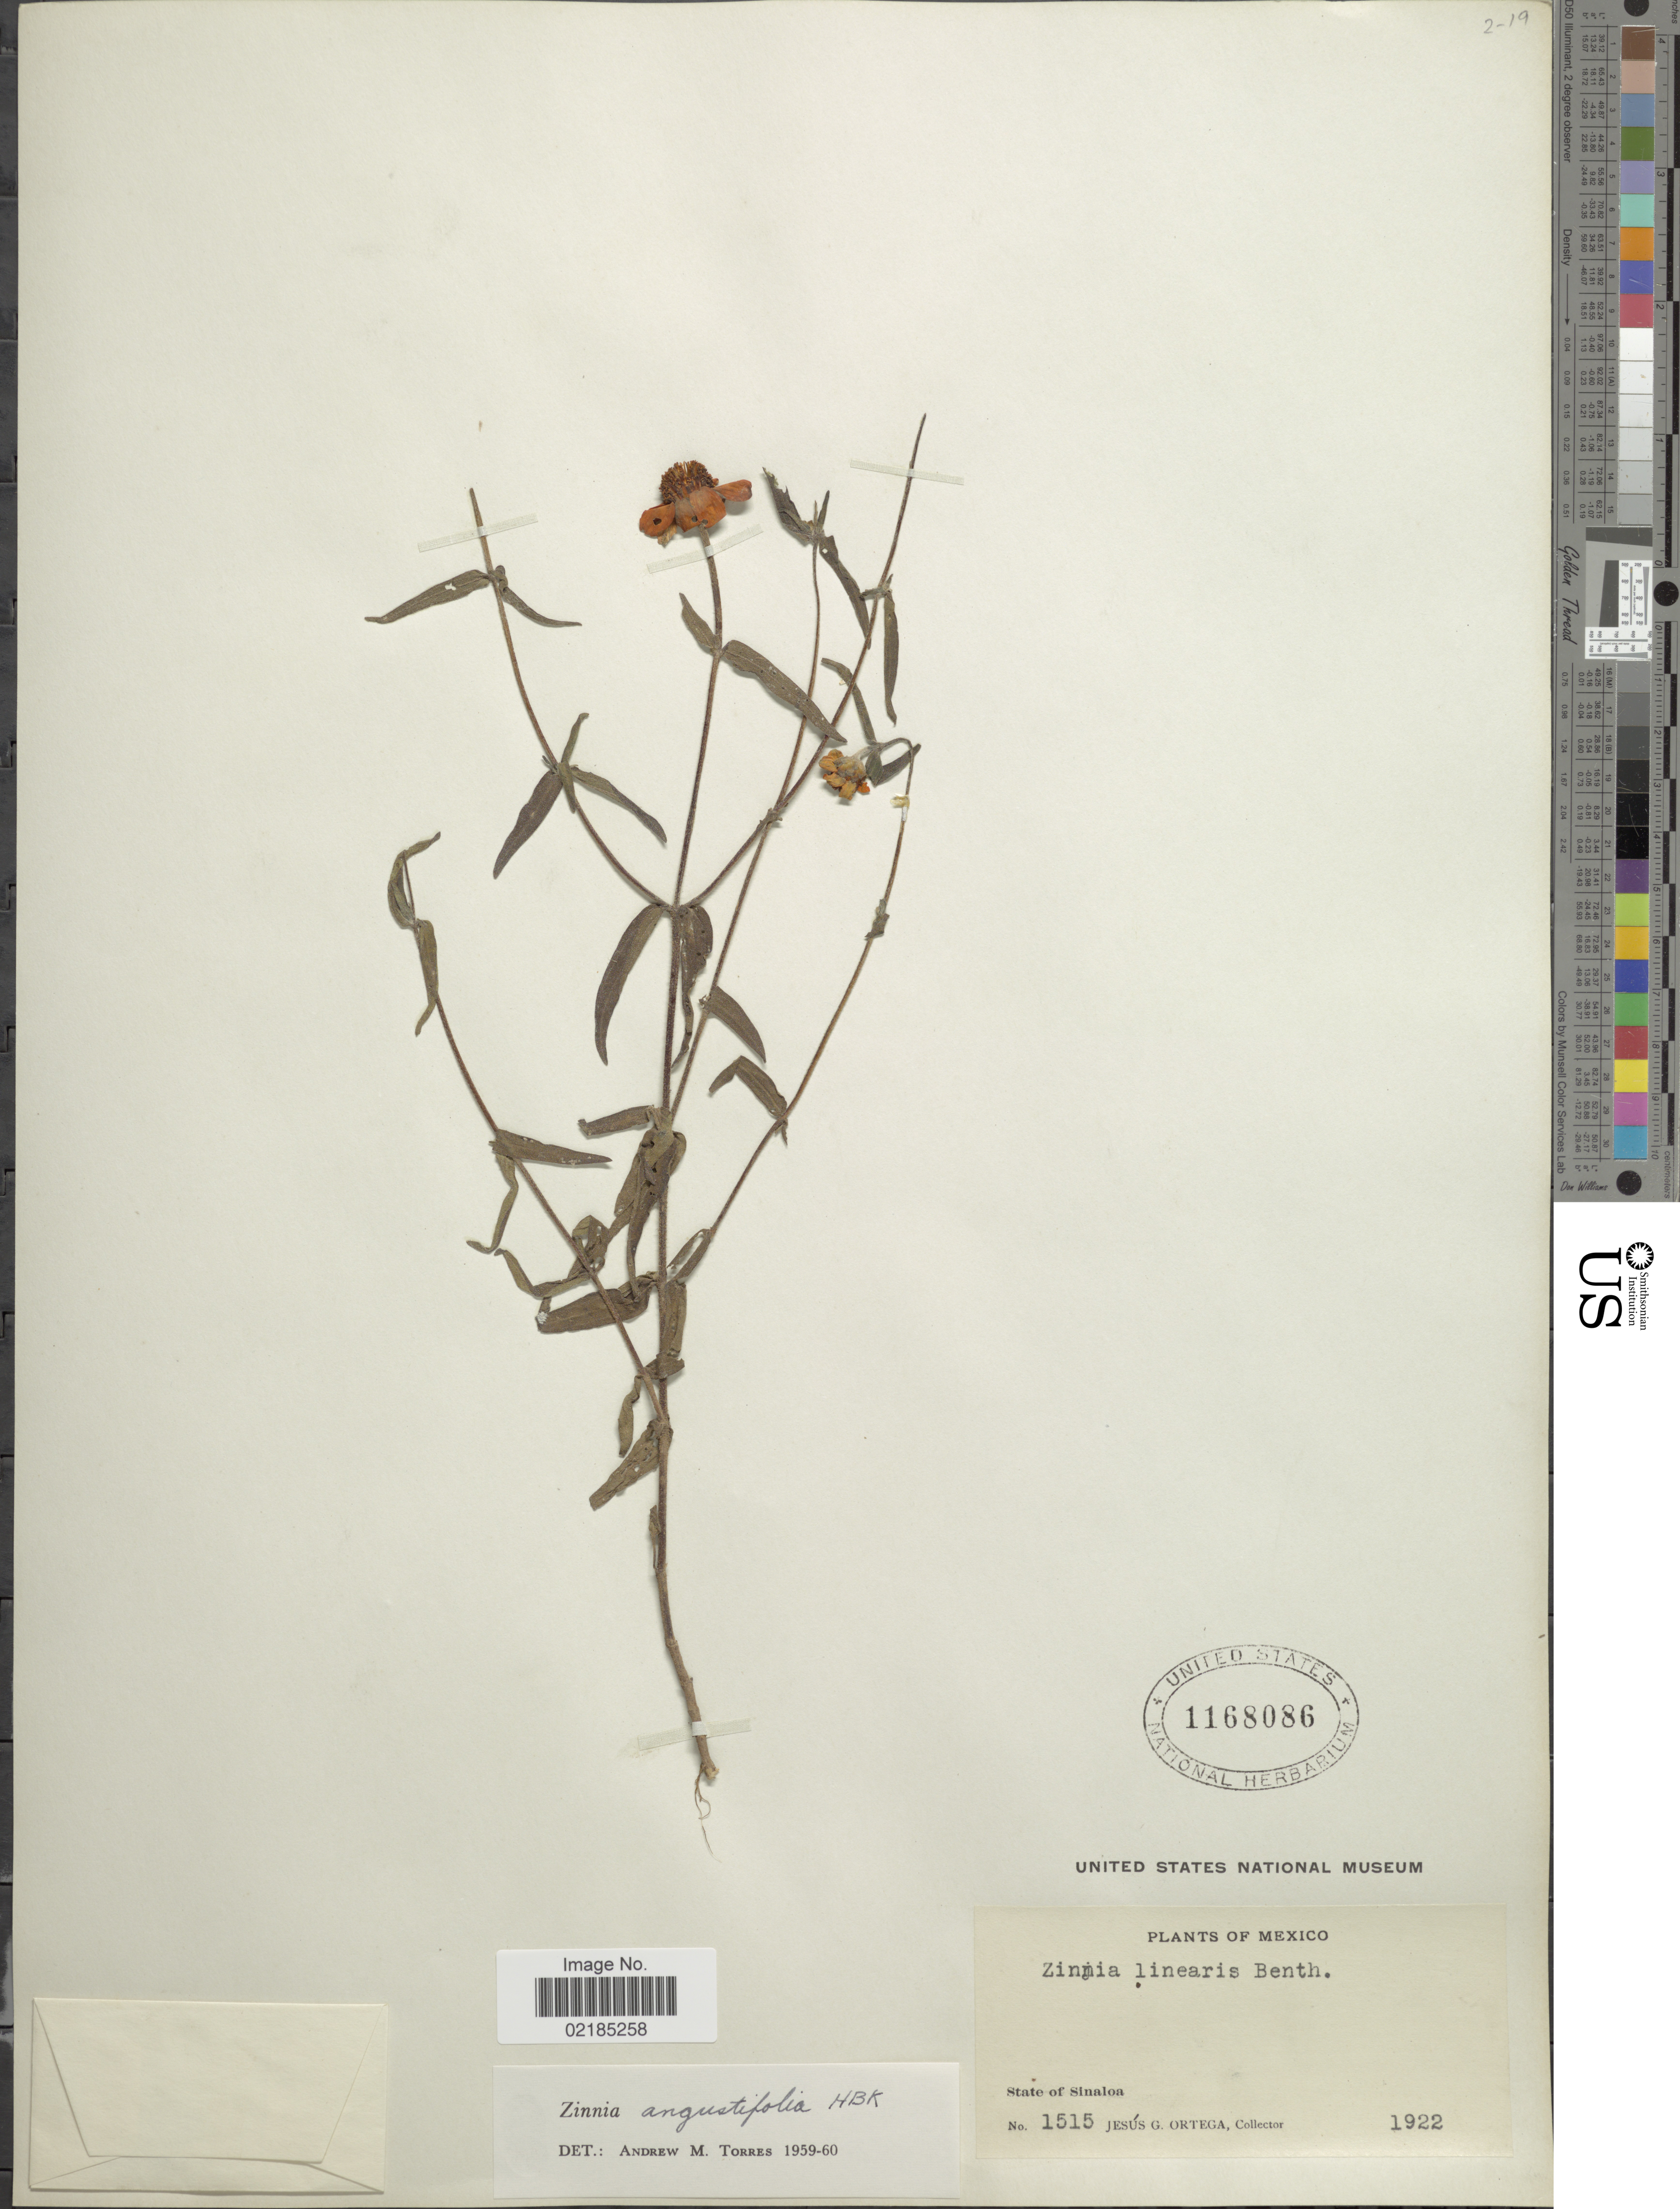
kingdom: Plantae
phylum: Tracheophyta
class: Magnoliopsida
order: Asterales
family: Asteraceae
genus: Zinnia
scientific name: Zinnia angustifolia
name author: Kunth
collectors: J. Ortega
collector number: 1515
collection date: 1922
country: Mexico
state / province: Sinaloa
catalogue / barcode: US 1168086